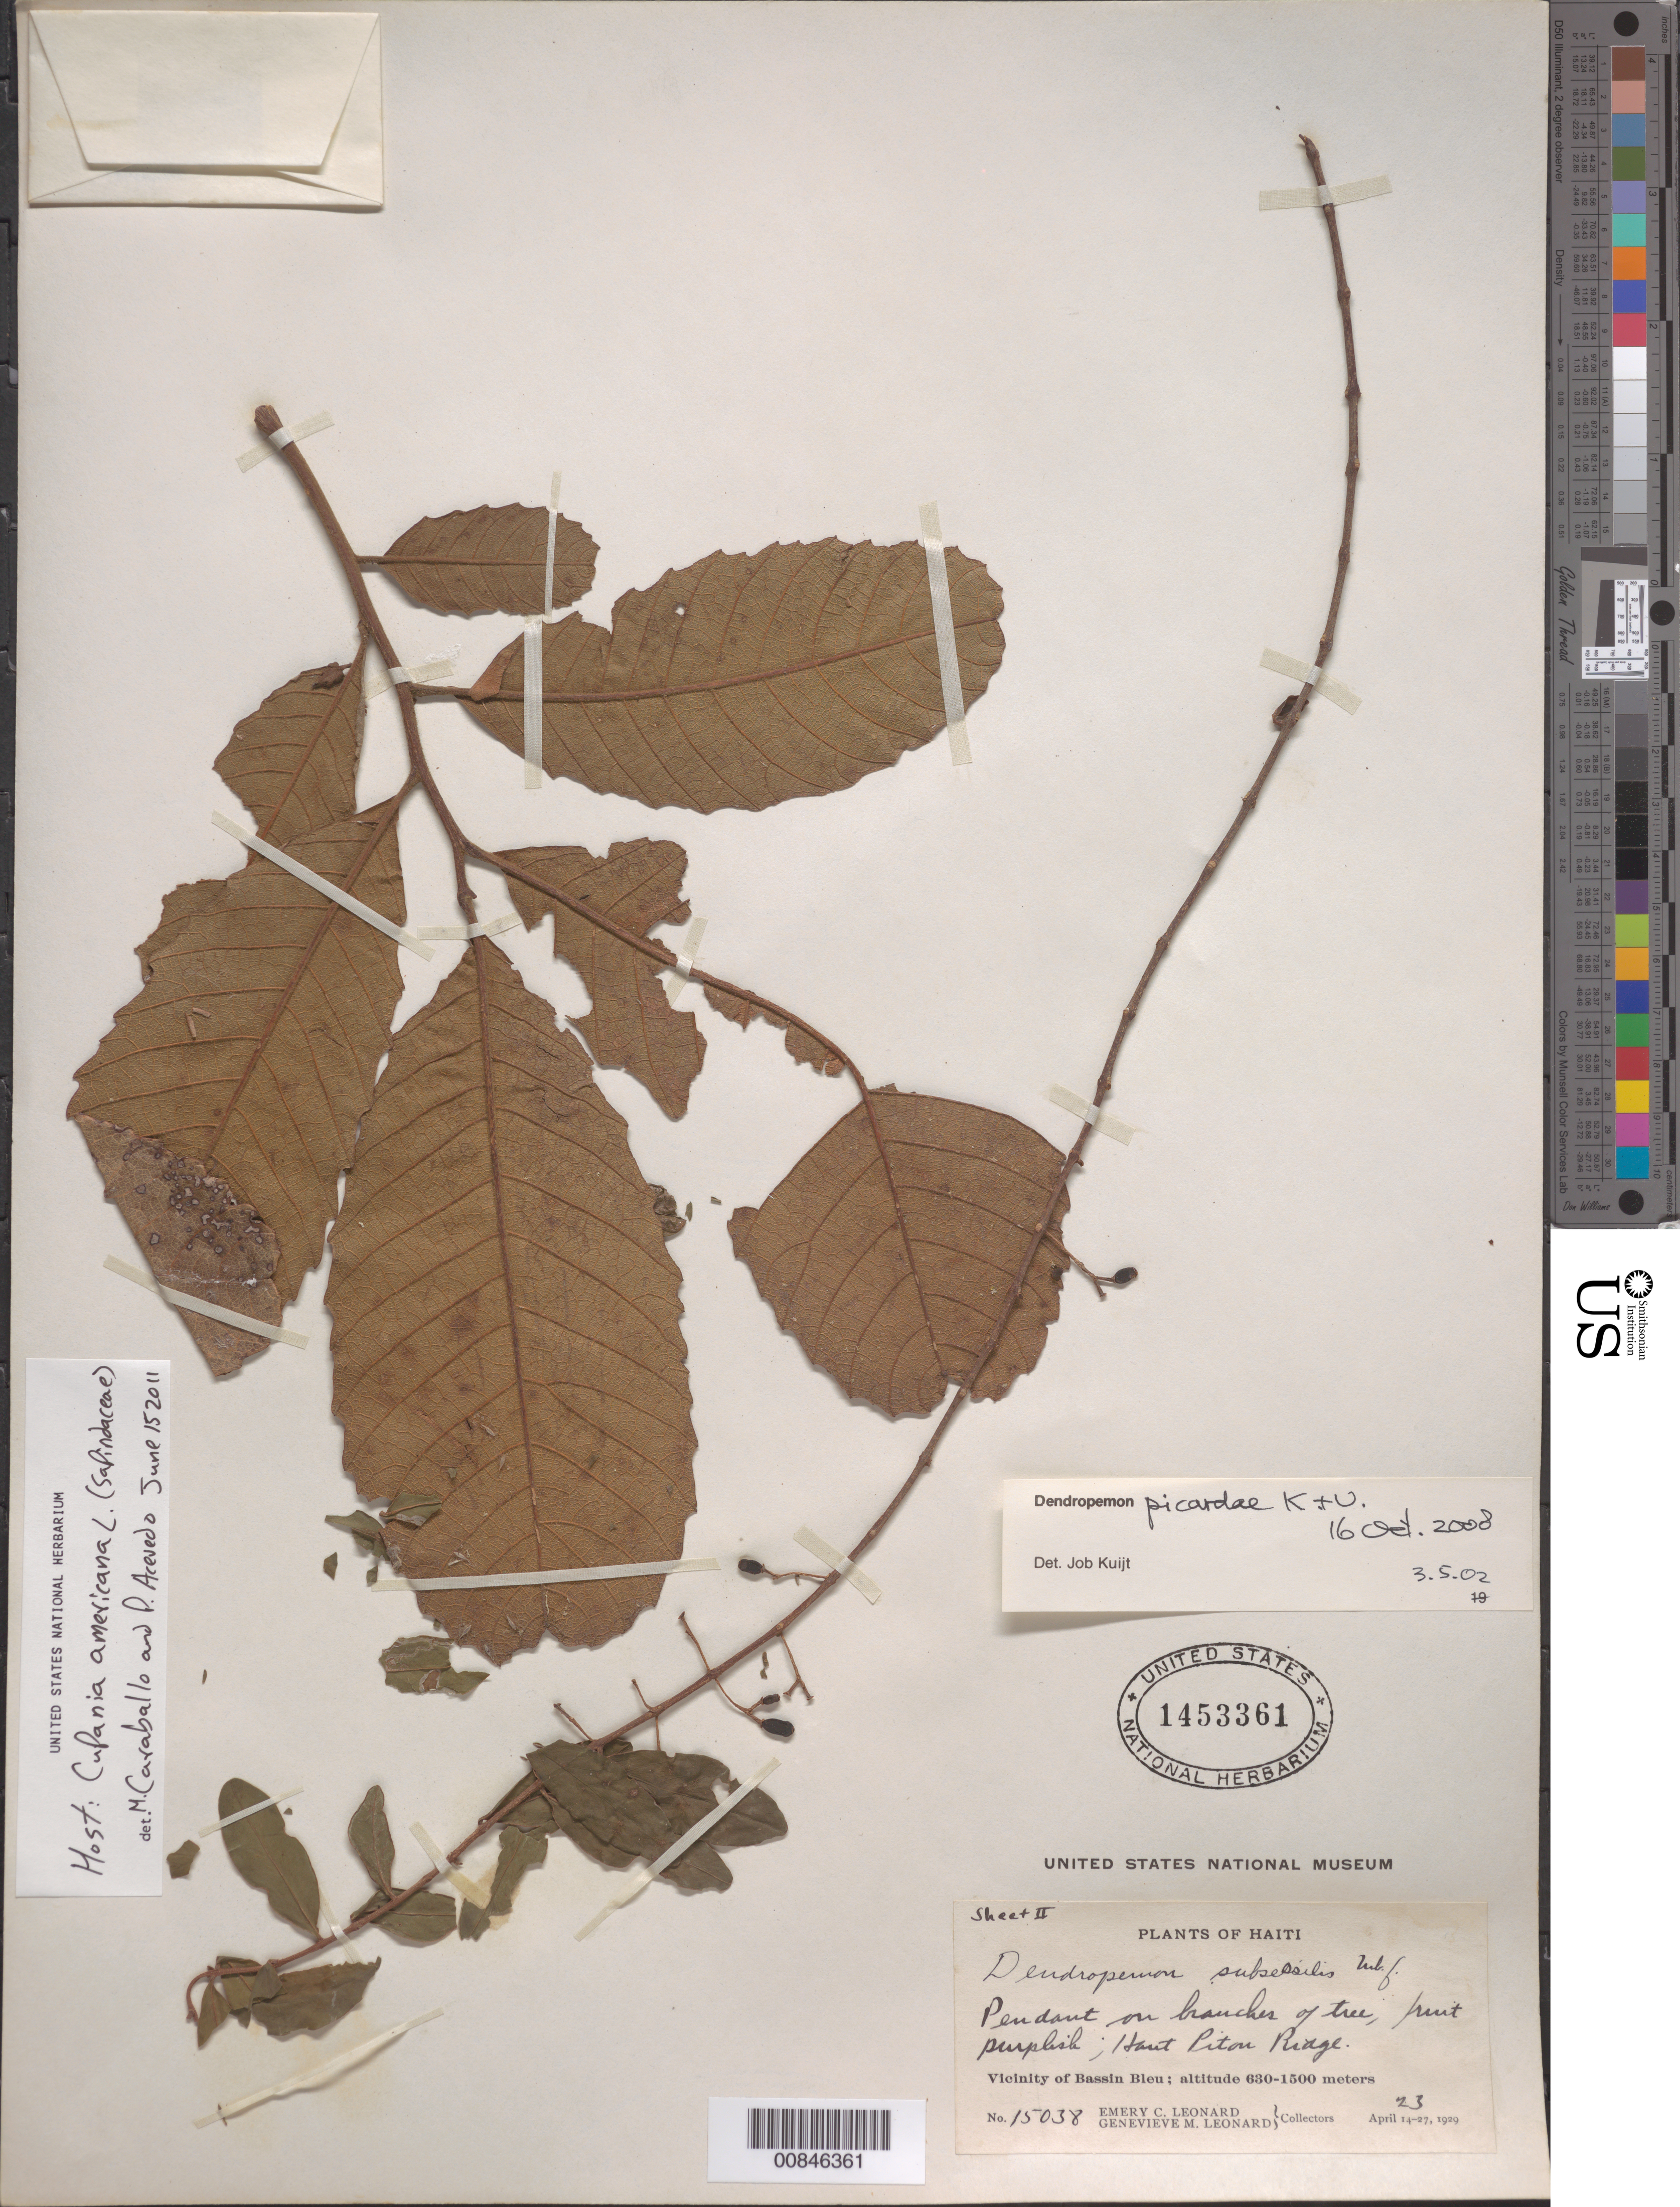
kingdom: Plantae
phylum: Tracheophyta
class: Magnoliopsida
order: Santalales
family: Loranthaceae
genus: Dendropemon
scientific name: Dendropemon picardae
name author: Krug & Urb.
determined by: Kuijt, Job, (CANADA)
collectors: E. C. Leonard & G. M. Leonard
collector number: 15038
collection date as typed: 23 Apr 1929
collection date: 1929-04-23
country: Haiti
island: Hispaniola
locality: Vicinity of Bassin Bleu. Haut Piton Ridge.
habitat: Pendant on branches of tree.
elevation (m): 630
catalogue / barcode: US 1453361